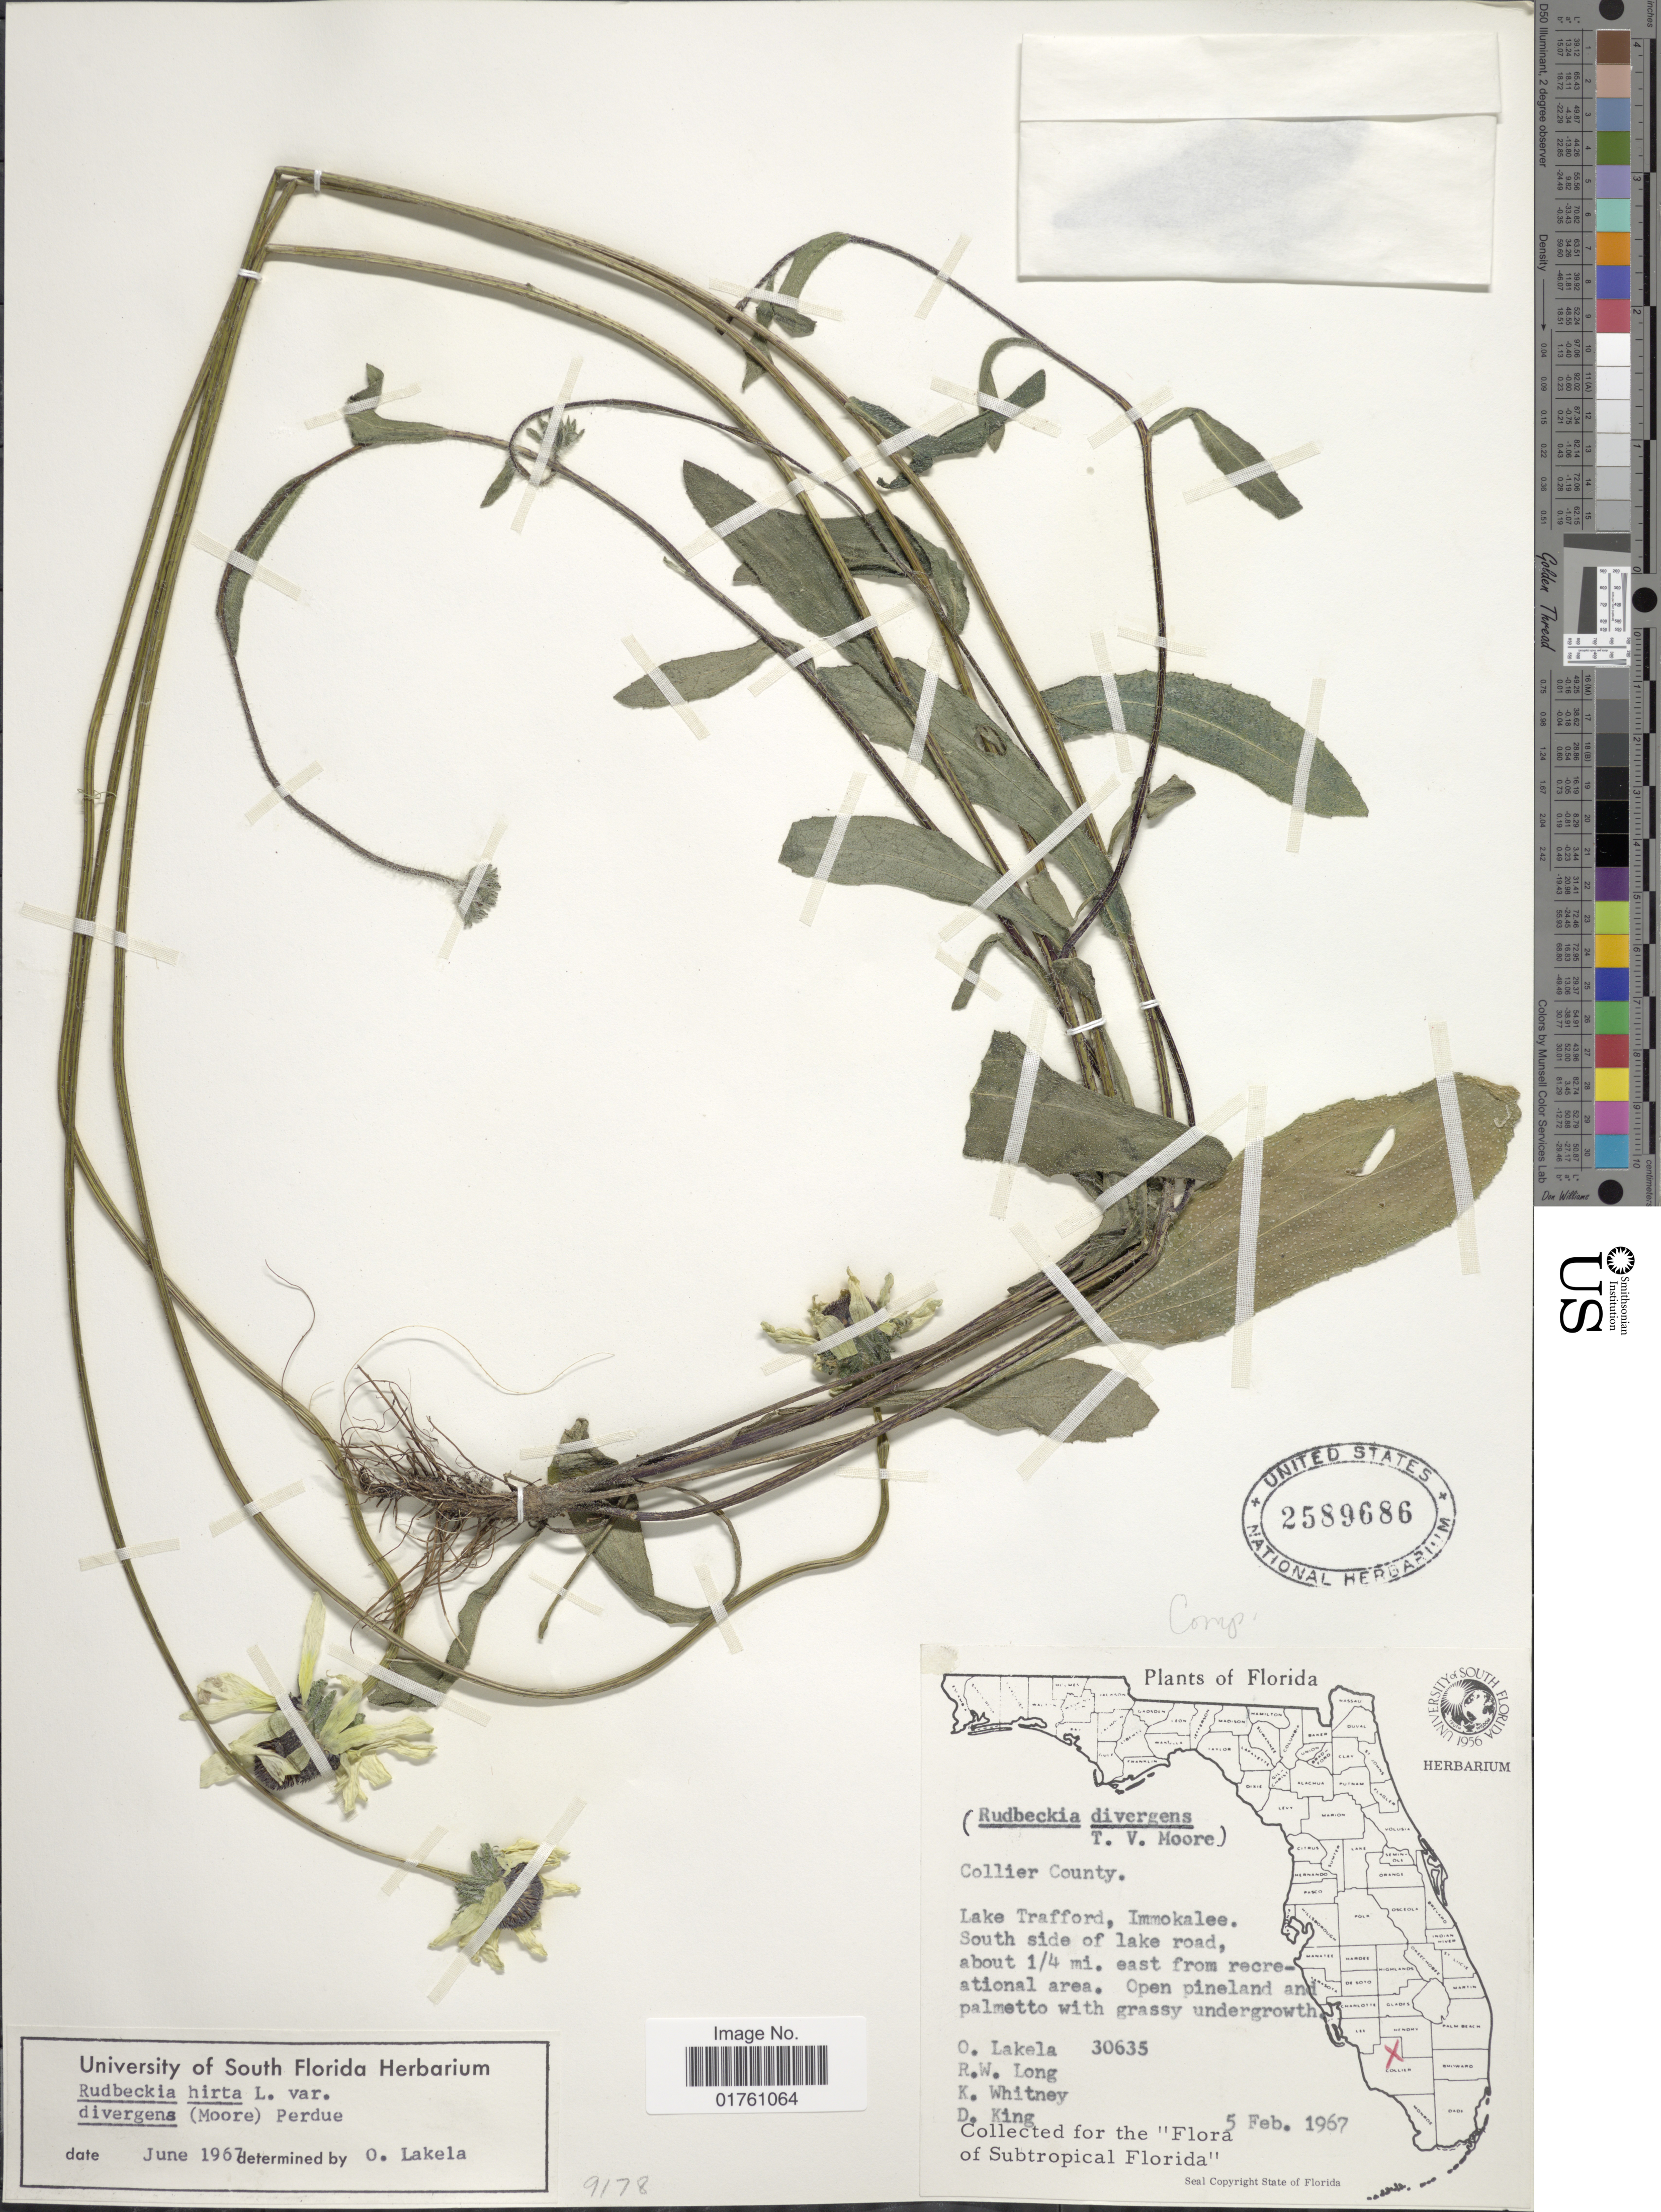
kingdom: Plantae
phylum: Tracheophyta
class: Magnoliopsida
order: Asterales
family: Asteraceae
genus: Rudbeckia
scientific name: Rudbeckia hirta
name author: L.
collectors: O. Lakela, R. W. Long, K. Whitney & D. King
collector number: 30635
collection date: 1967-02-05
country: United States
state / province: Florida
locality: Lake Trafford, Immokalee. South side of lake road, about ¼ mi. east from recreational area. Open pineland and palmetto with grassy undergrowth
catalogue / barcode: US 2589686